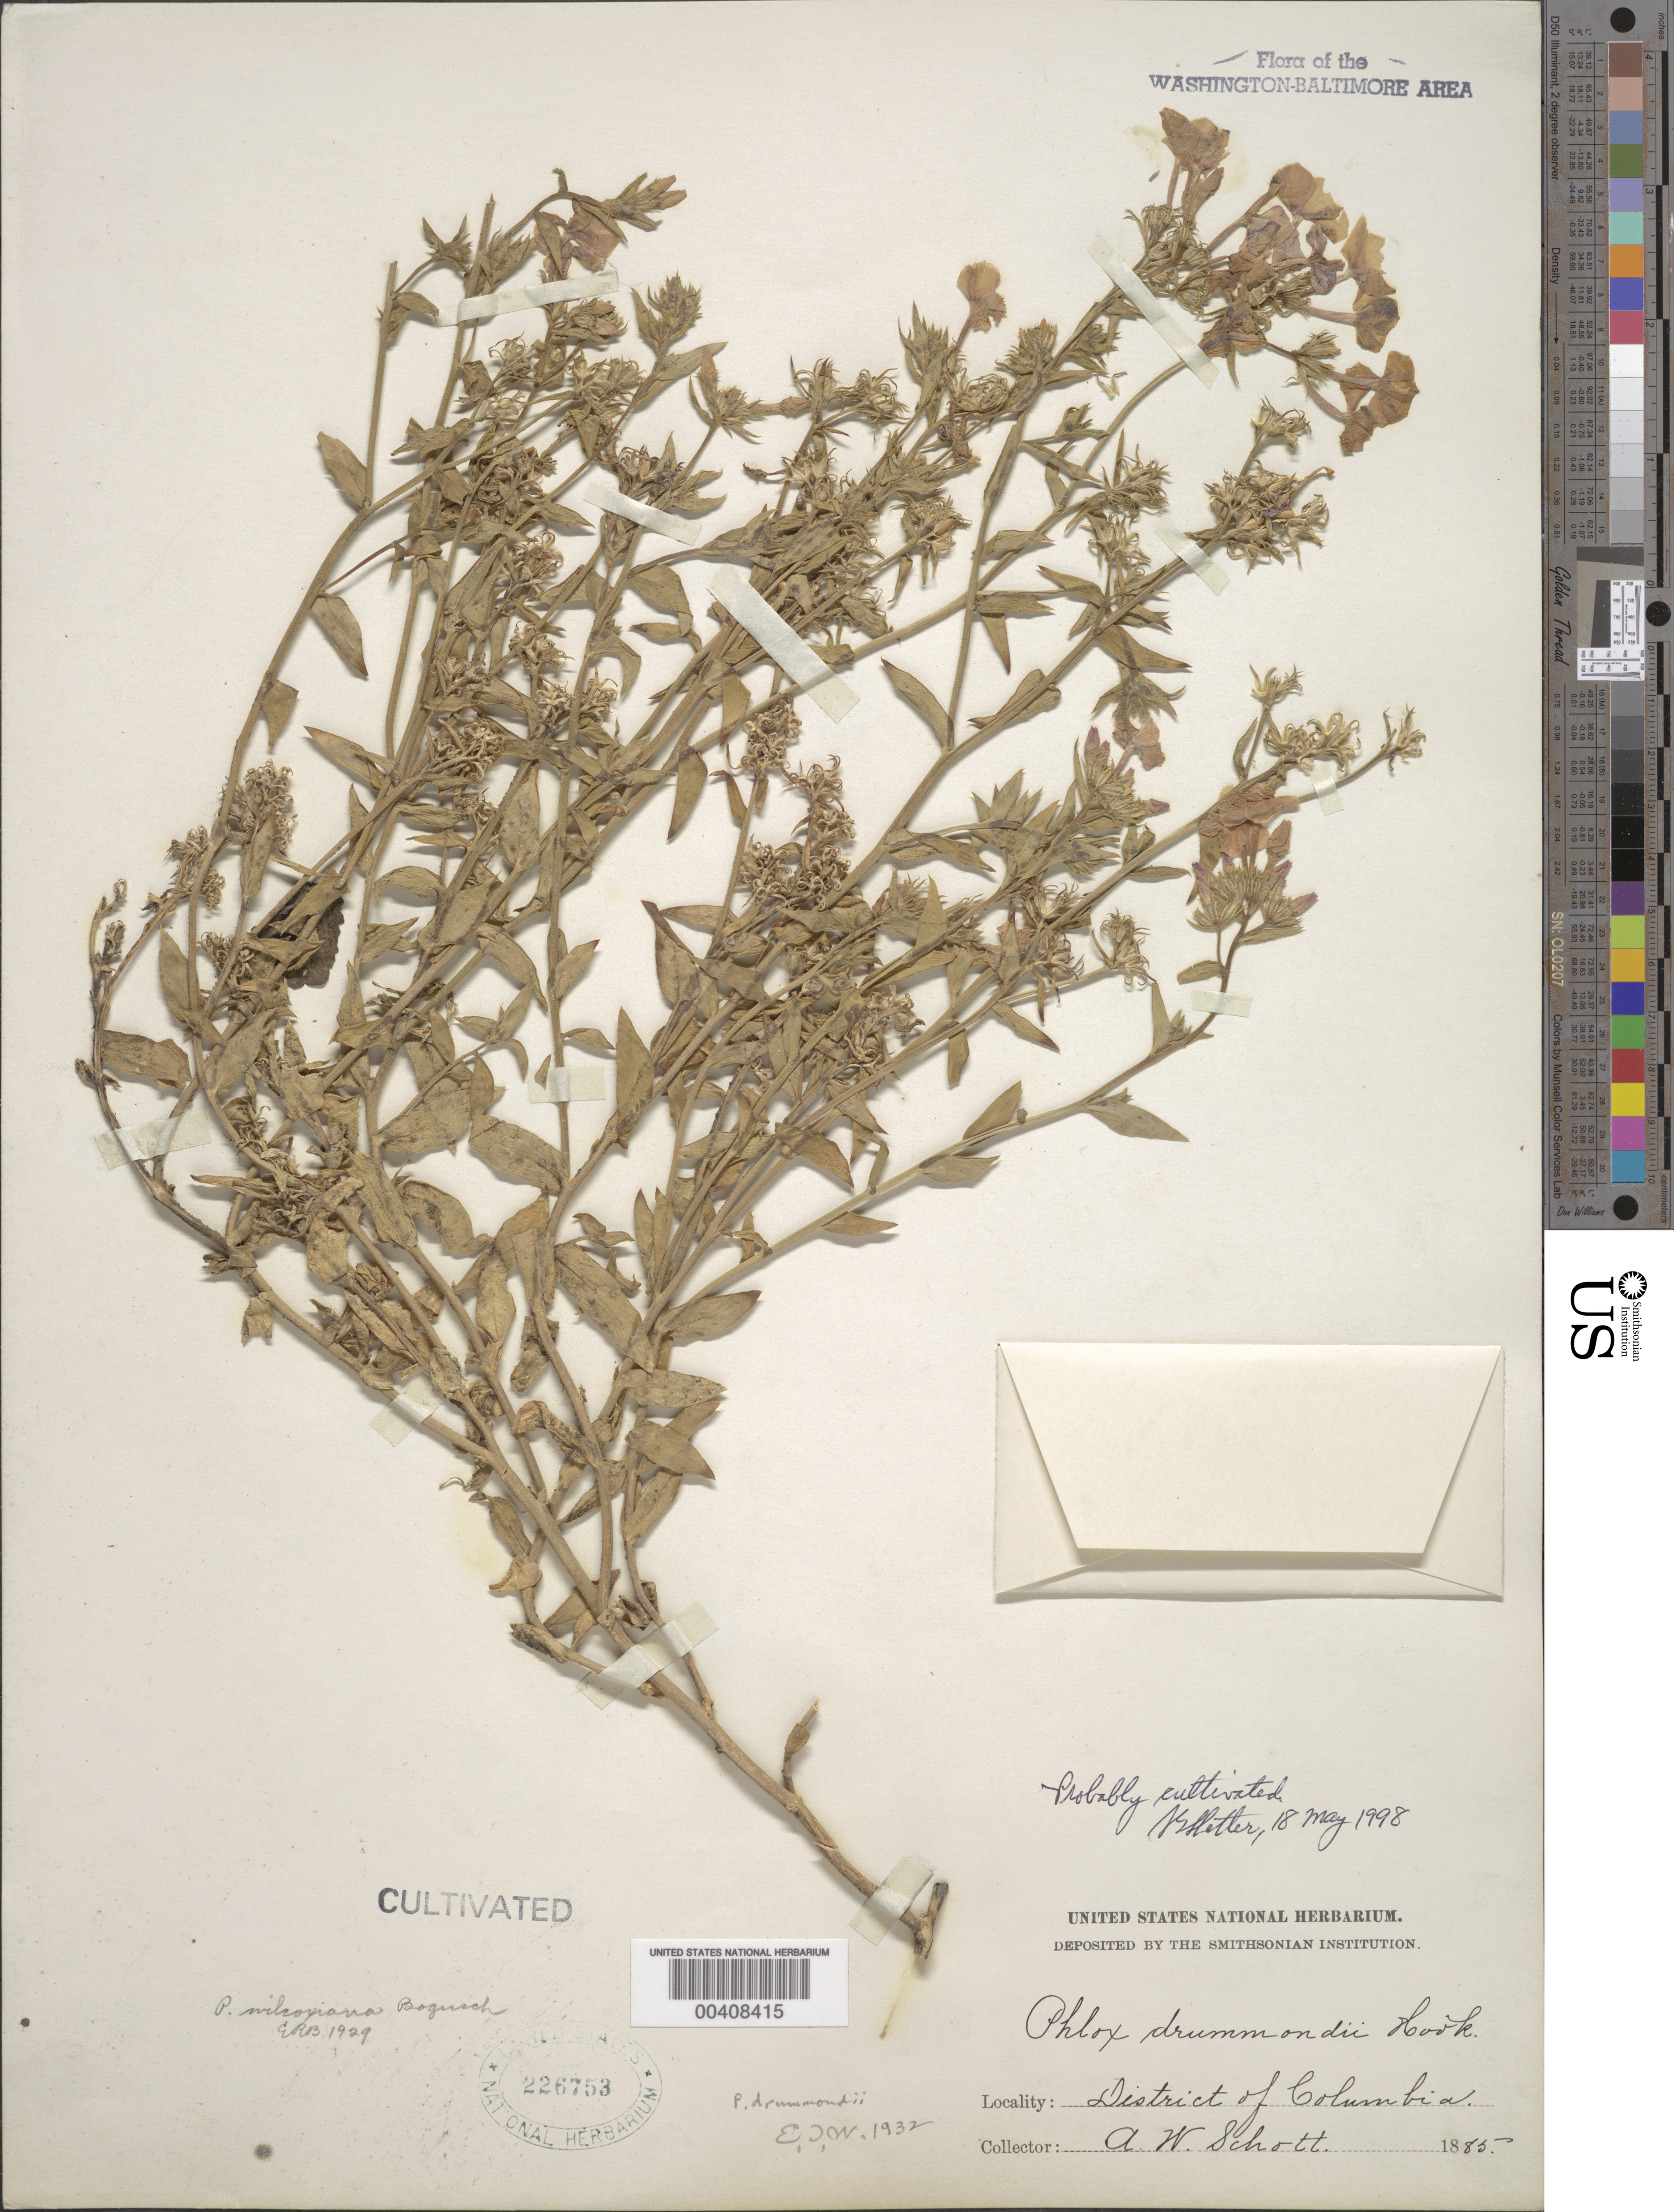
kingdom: Plantae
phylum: Tracheophyta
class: Magnoliopsida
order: Ericales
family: Polemoniaceae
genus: Phlox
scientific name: Phlox drummondii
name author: Hook.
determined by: Wherry, E. T.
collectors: A. L. Schott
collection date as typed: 1885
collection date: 1885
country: United States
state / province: District of Columbia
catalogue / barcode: US 226753